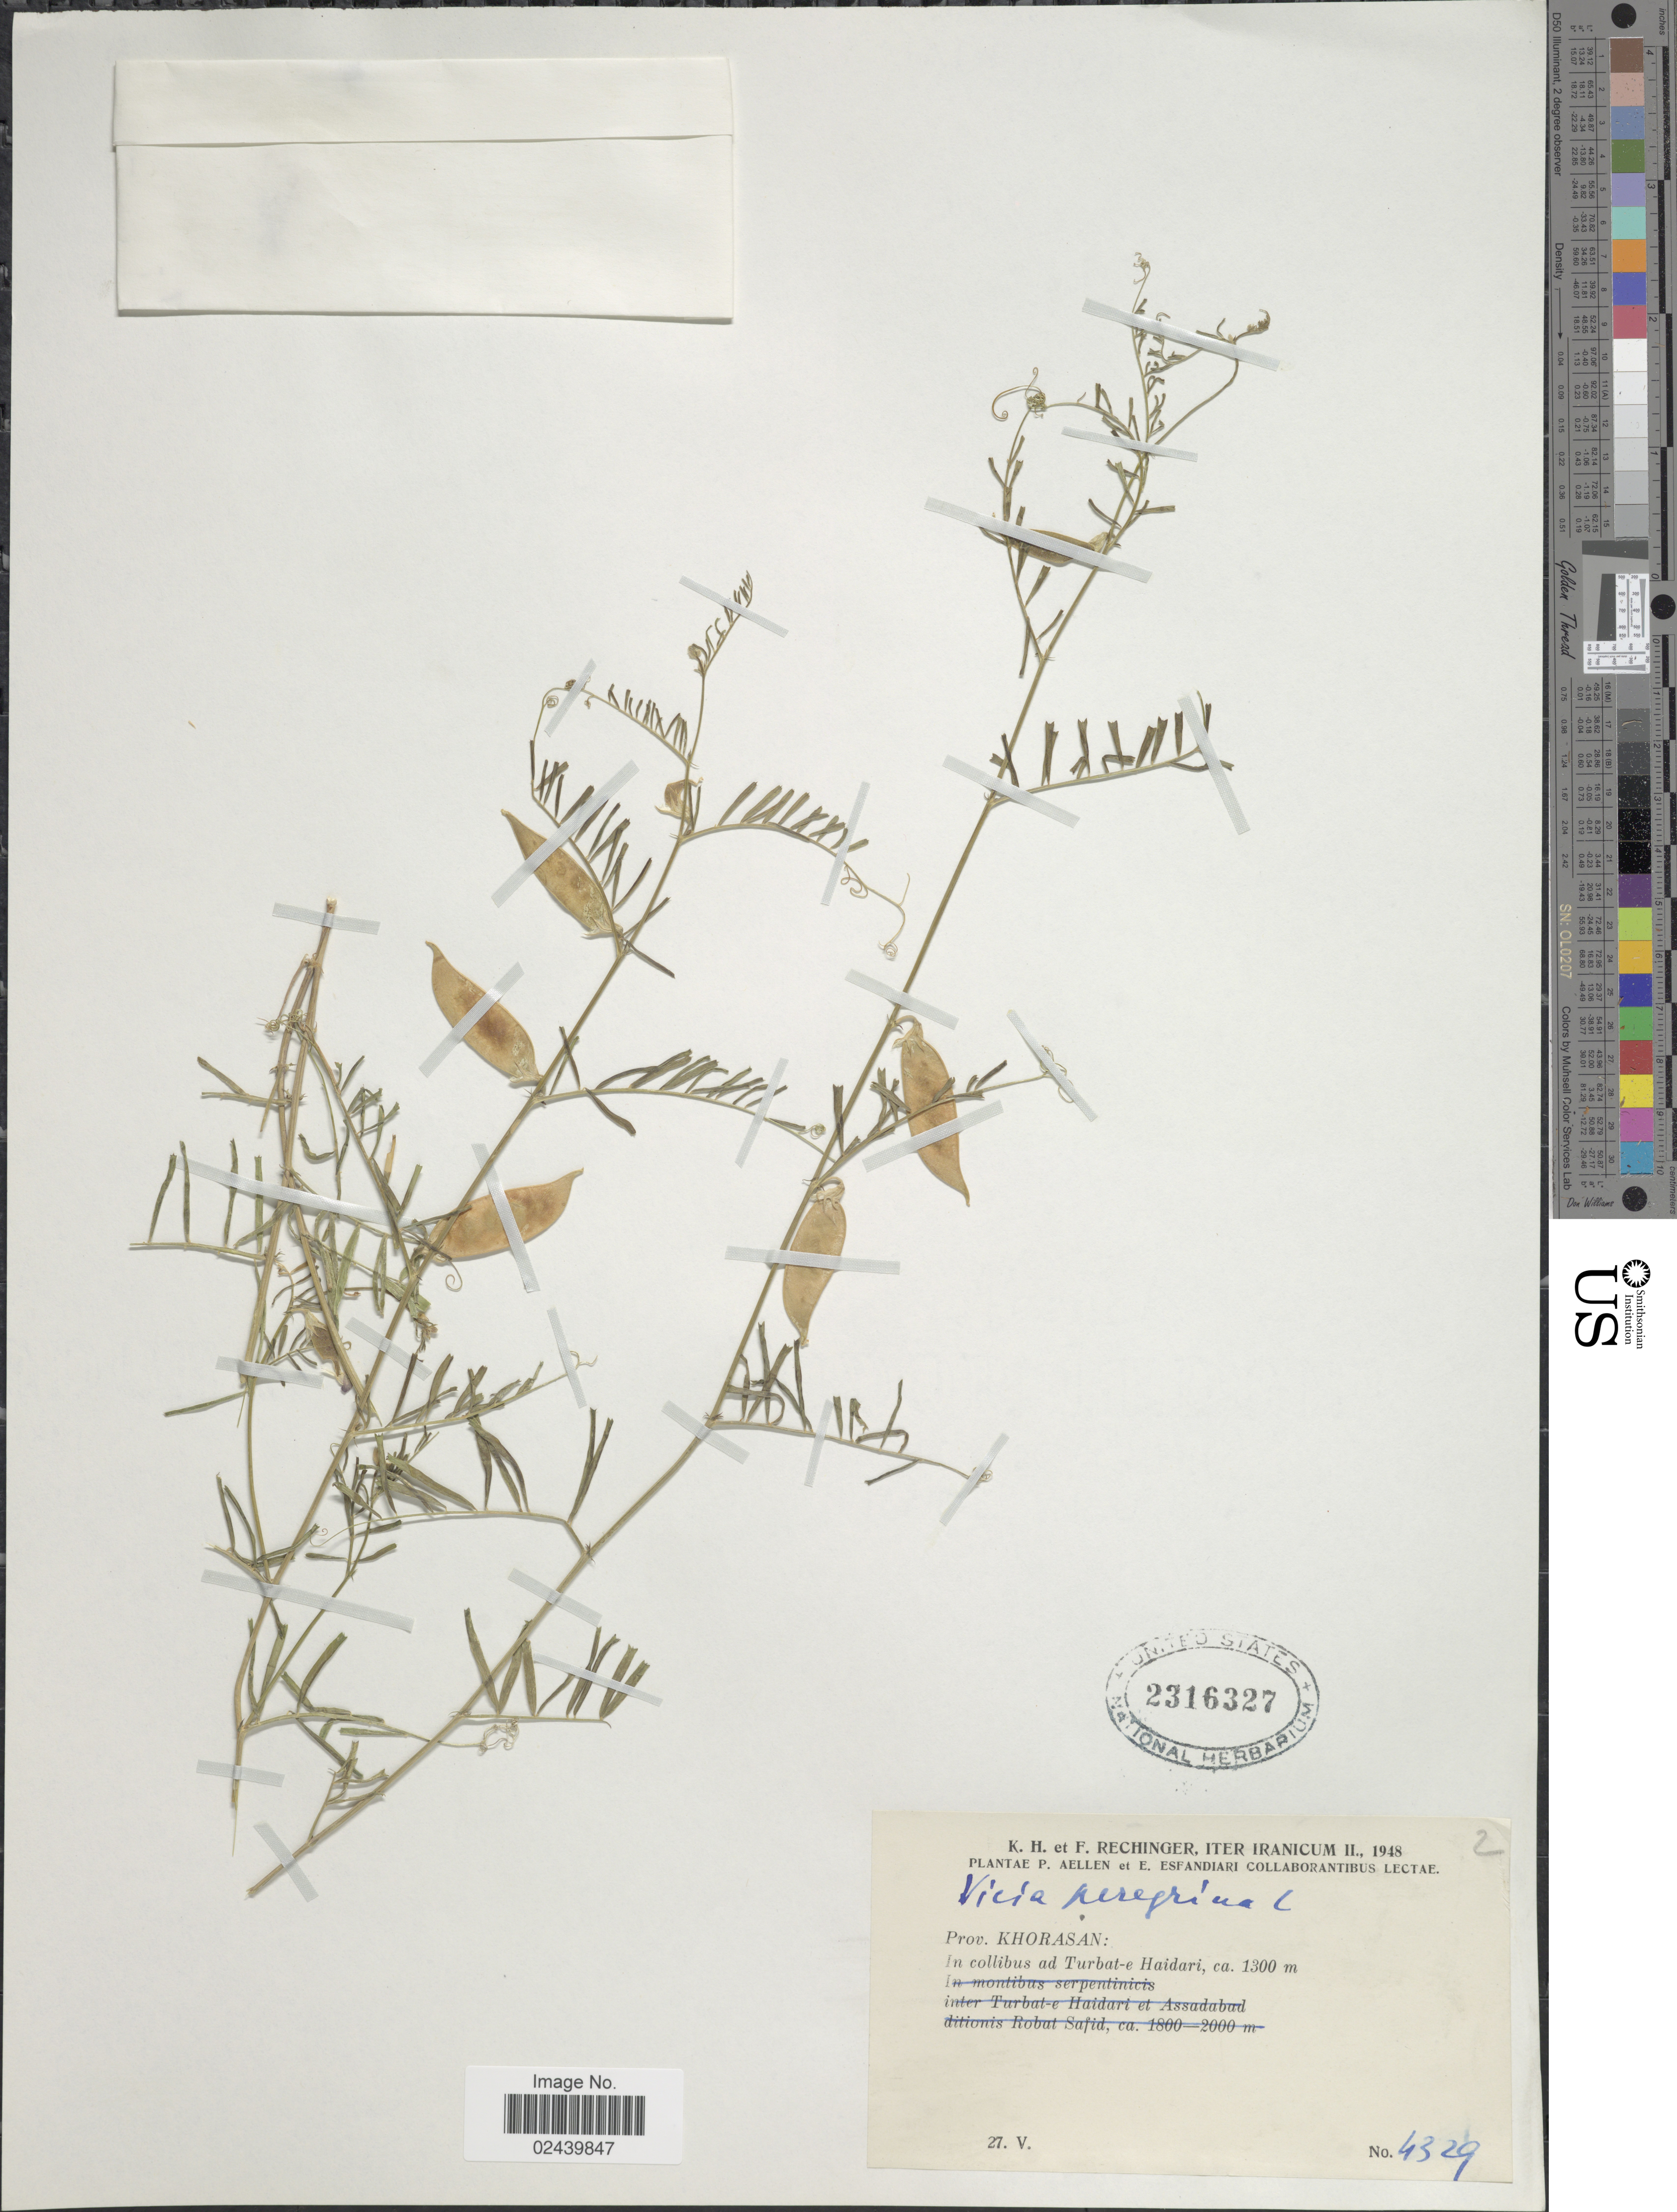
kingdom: Plantae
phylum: Tracheophyta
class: Magnoliopsida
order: Fabales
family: Fabaceae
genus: Vicia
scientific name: Vicia peregrina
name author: L.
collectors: K. H. Rechinger & F. Rechinger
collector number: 4329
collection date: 1948-05-27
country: Iran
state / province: Khorasan [obsolete]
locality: In collibus ad Turbat-e Haidari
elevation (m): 1300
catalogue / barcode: US 2316327